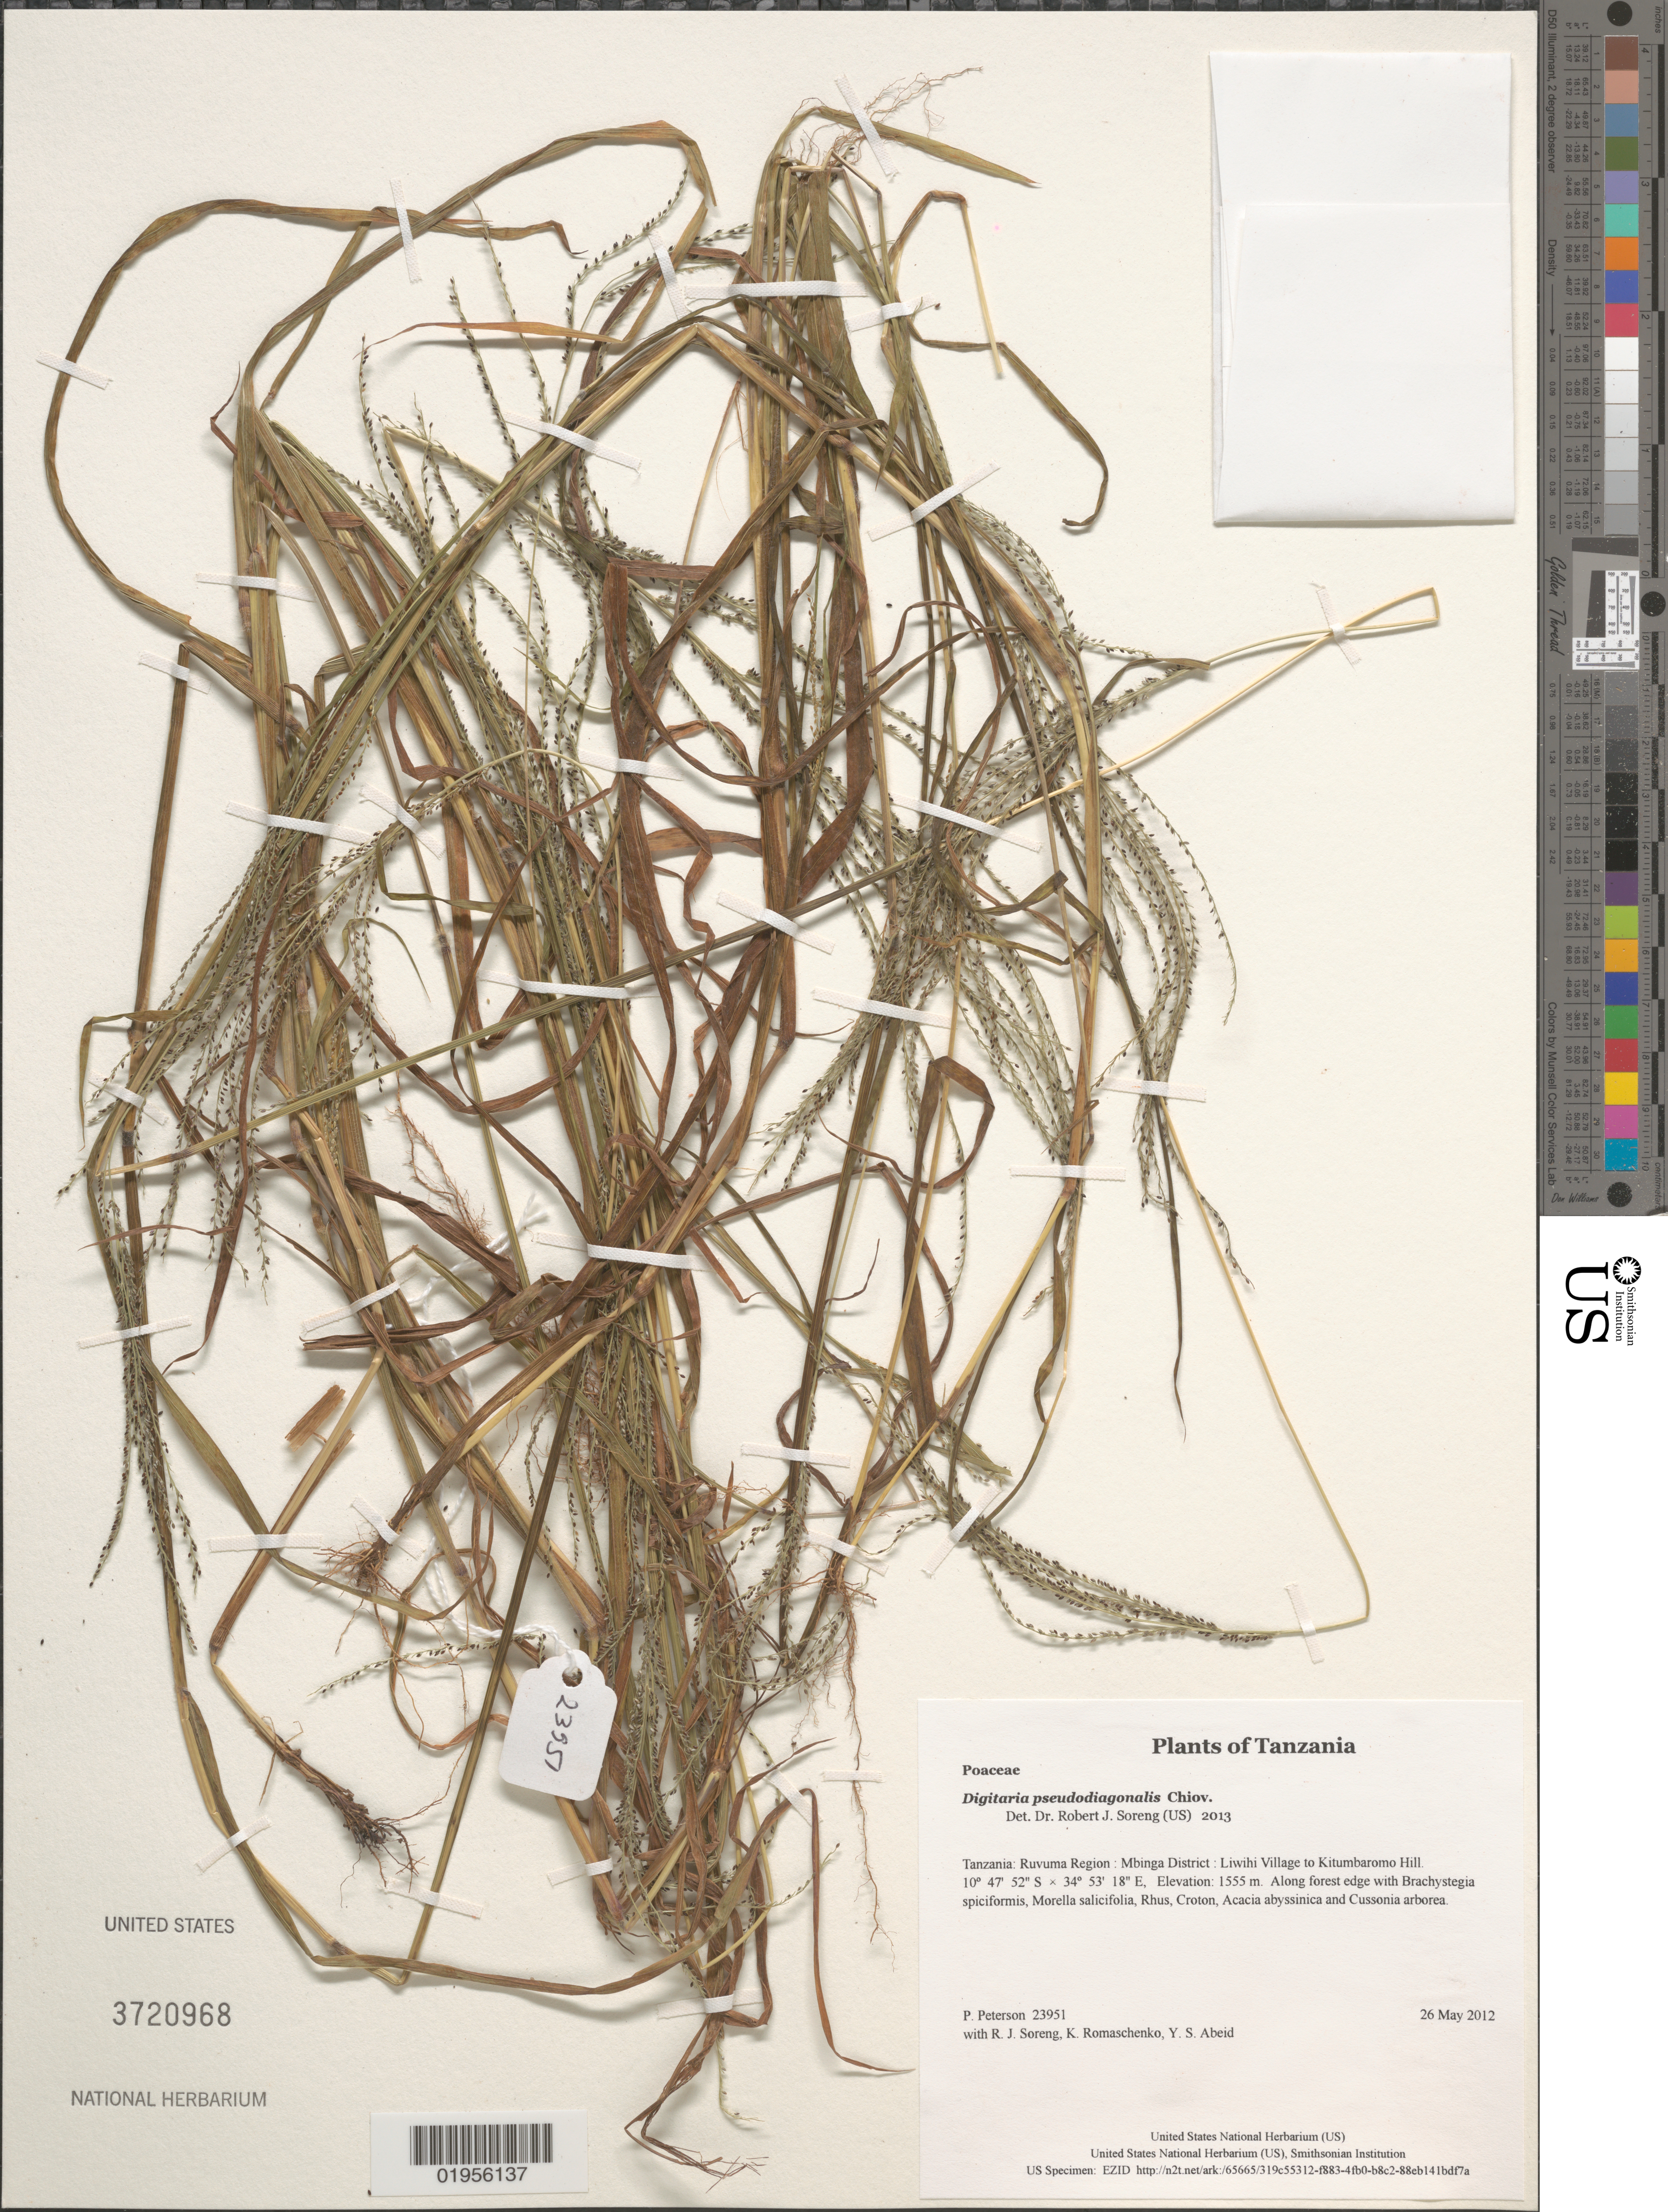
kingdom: Plantae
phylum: Tracheophyta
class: Liliopsida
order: Poales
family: Poaceae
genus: Digitaria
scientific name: Digitaria pseudodiagonalis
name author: Chiov.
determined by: Soreng, Robert J., Research Associate (BOT), Smithsonian Institution - National Museum of Natural History (UNITED STATES)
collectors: P. M. Peterson, R. J. Soreng, K. Romaschenko & Y. Abeid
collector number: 23951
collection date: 2012-05-26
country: Tanzania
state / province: Ruvuma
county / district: Mbinga District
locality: Liwihi Village to Kitumbaromo Hill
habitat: Along forest edge with Brachystegia spiciformis, Morella salicifolia, Rhus, Croton, Acacia abyssinica and Cussonia arborea.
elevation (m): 1555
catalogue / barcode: US 3720968